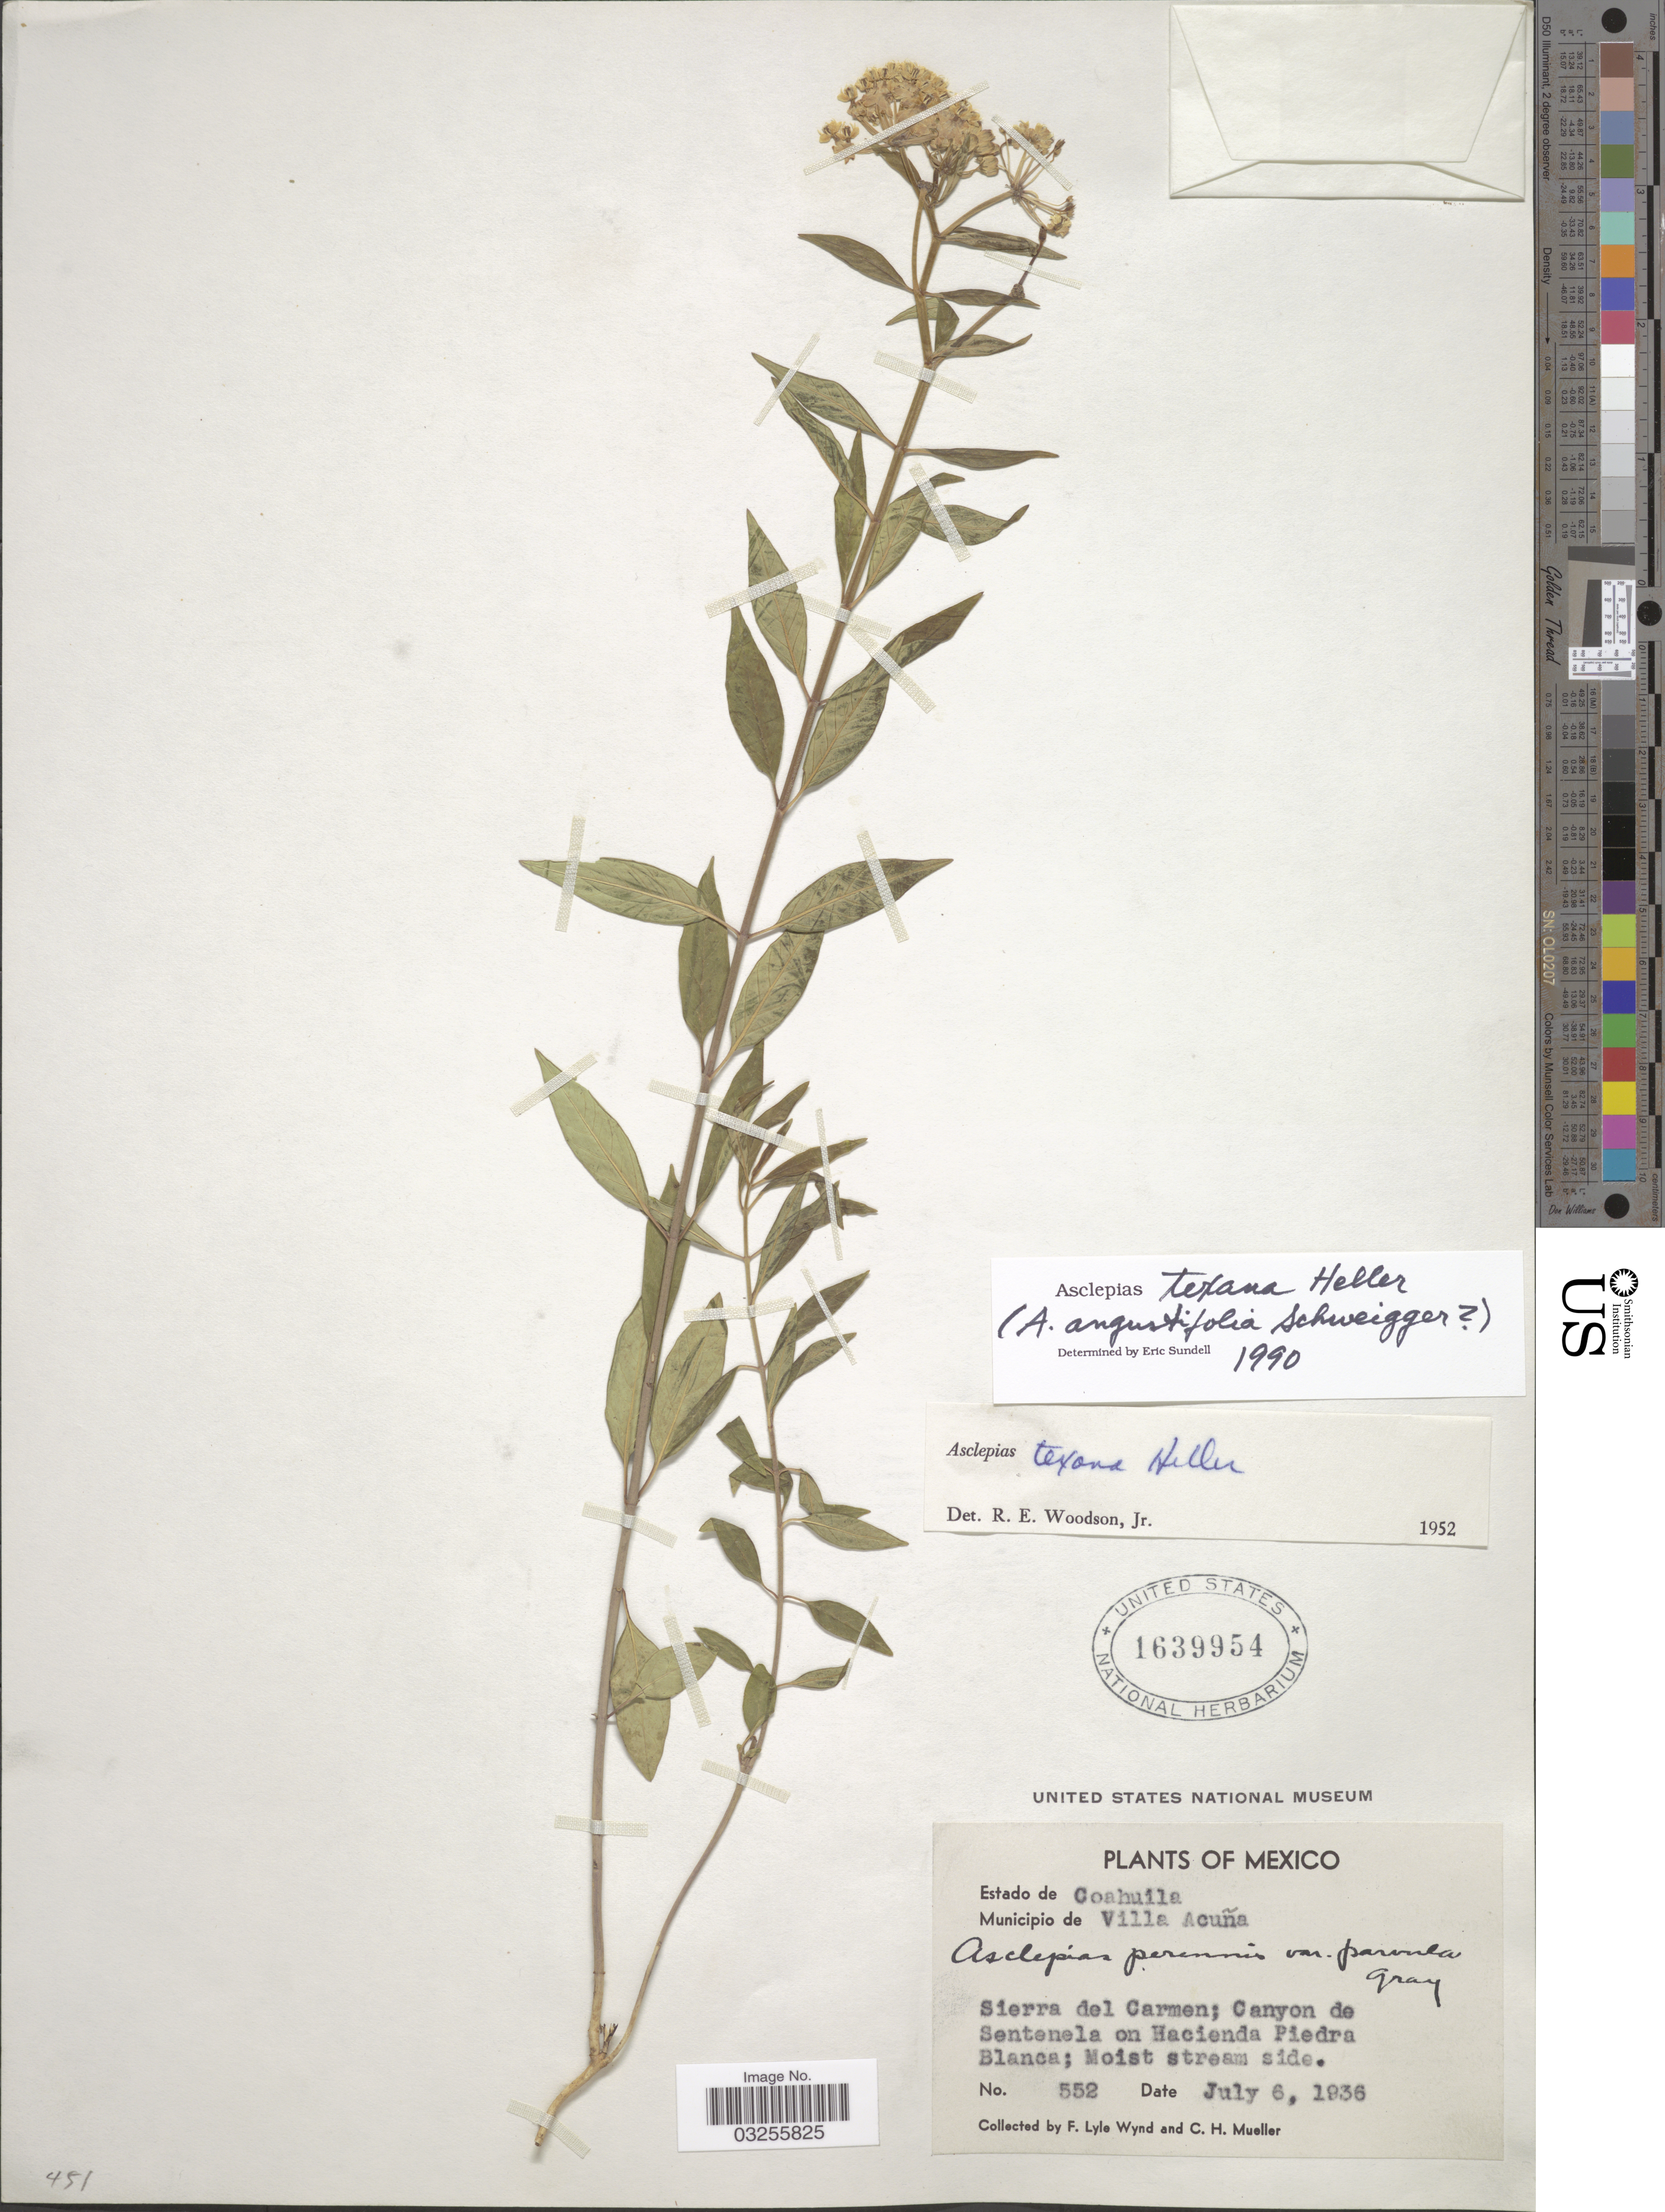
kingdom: Plantae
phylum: Tracheophyta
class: Magnoliopsida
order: Gentianales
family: Apocynaceae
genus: Asclepias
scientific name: Asclepias texana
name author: A. Heller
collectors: F. L. Wynd & C. H. Mueller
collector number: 552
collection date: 1936-07-06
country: Mexico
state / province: Coahuila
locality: Municipio de Villa Acuña. Sierra del Carmen; Canyon de Sentenela on Hacienda Piedra Blanca.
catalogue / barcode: US 1639954